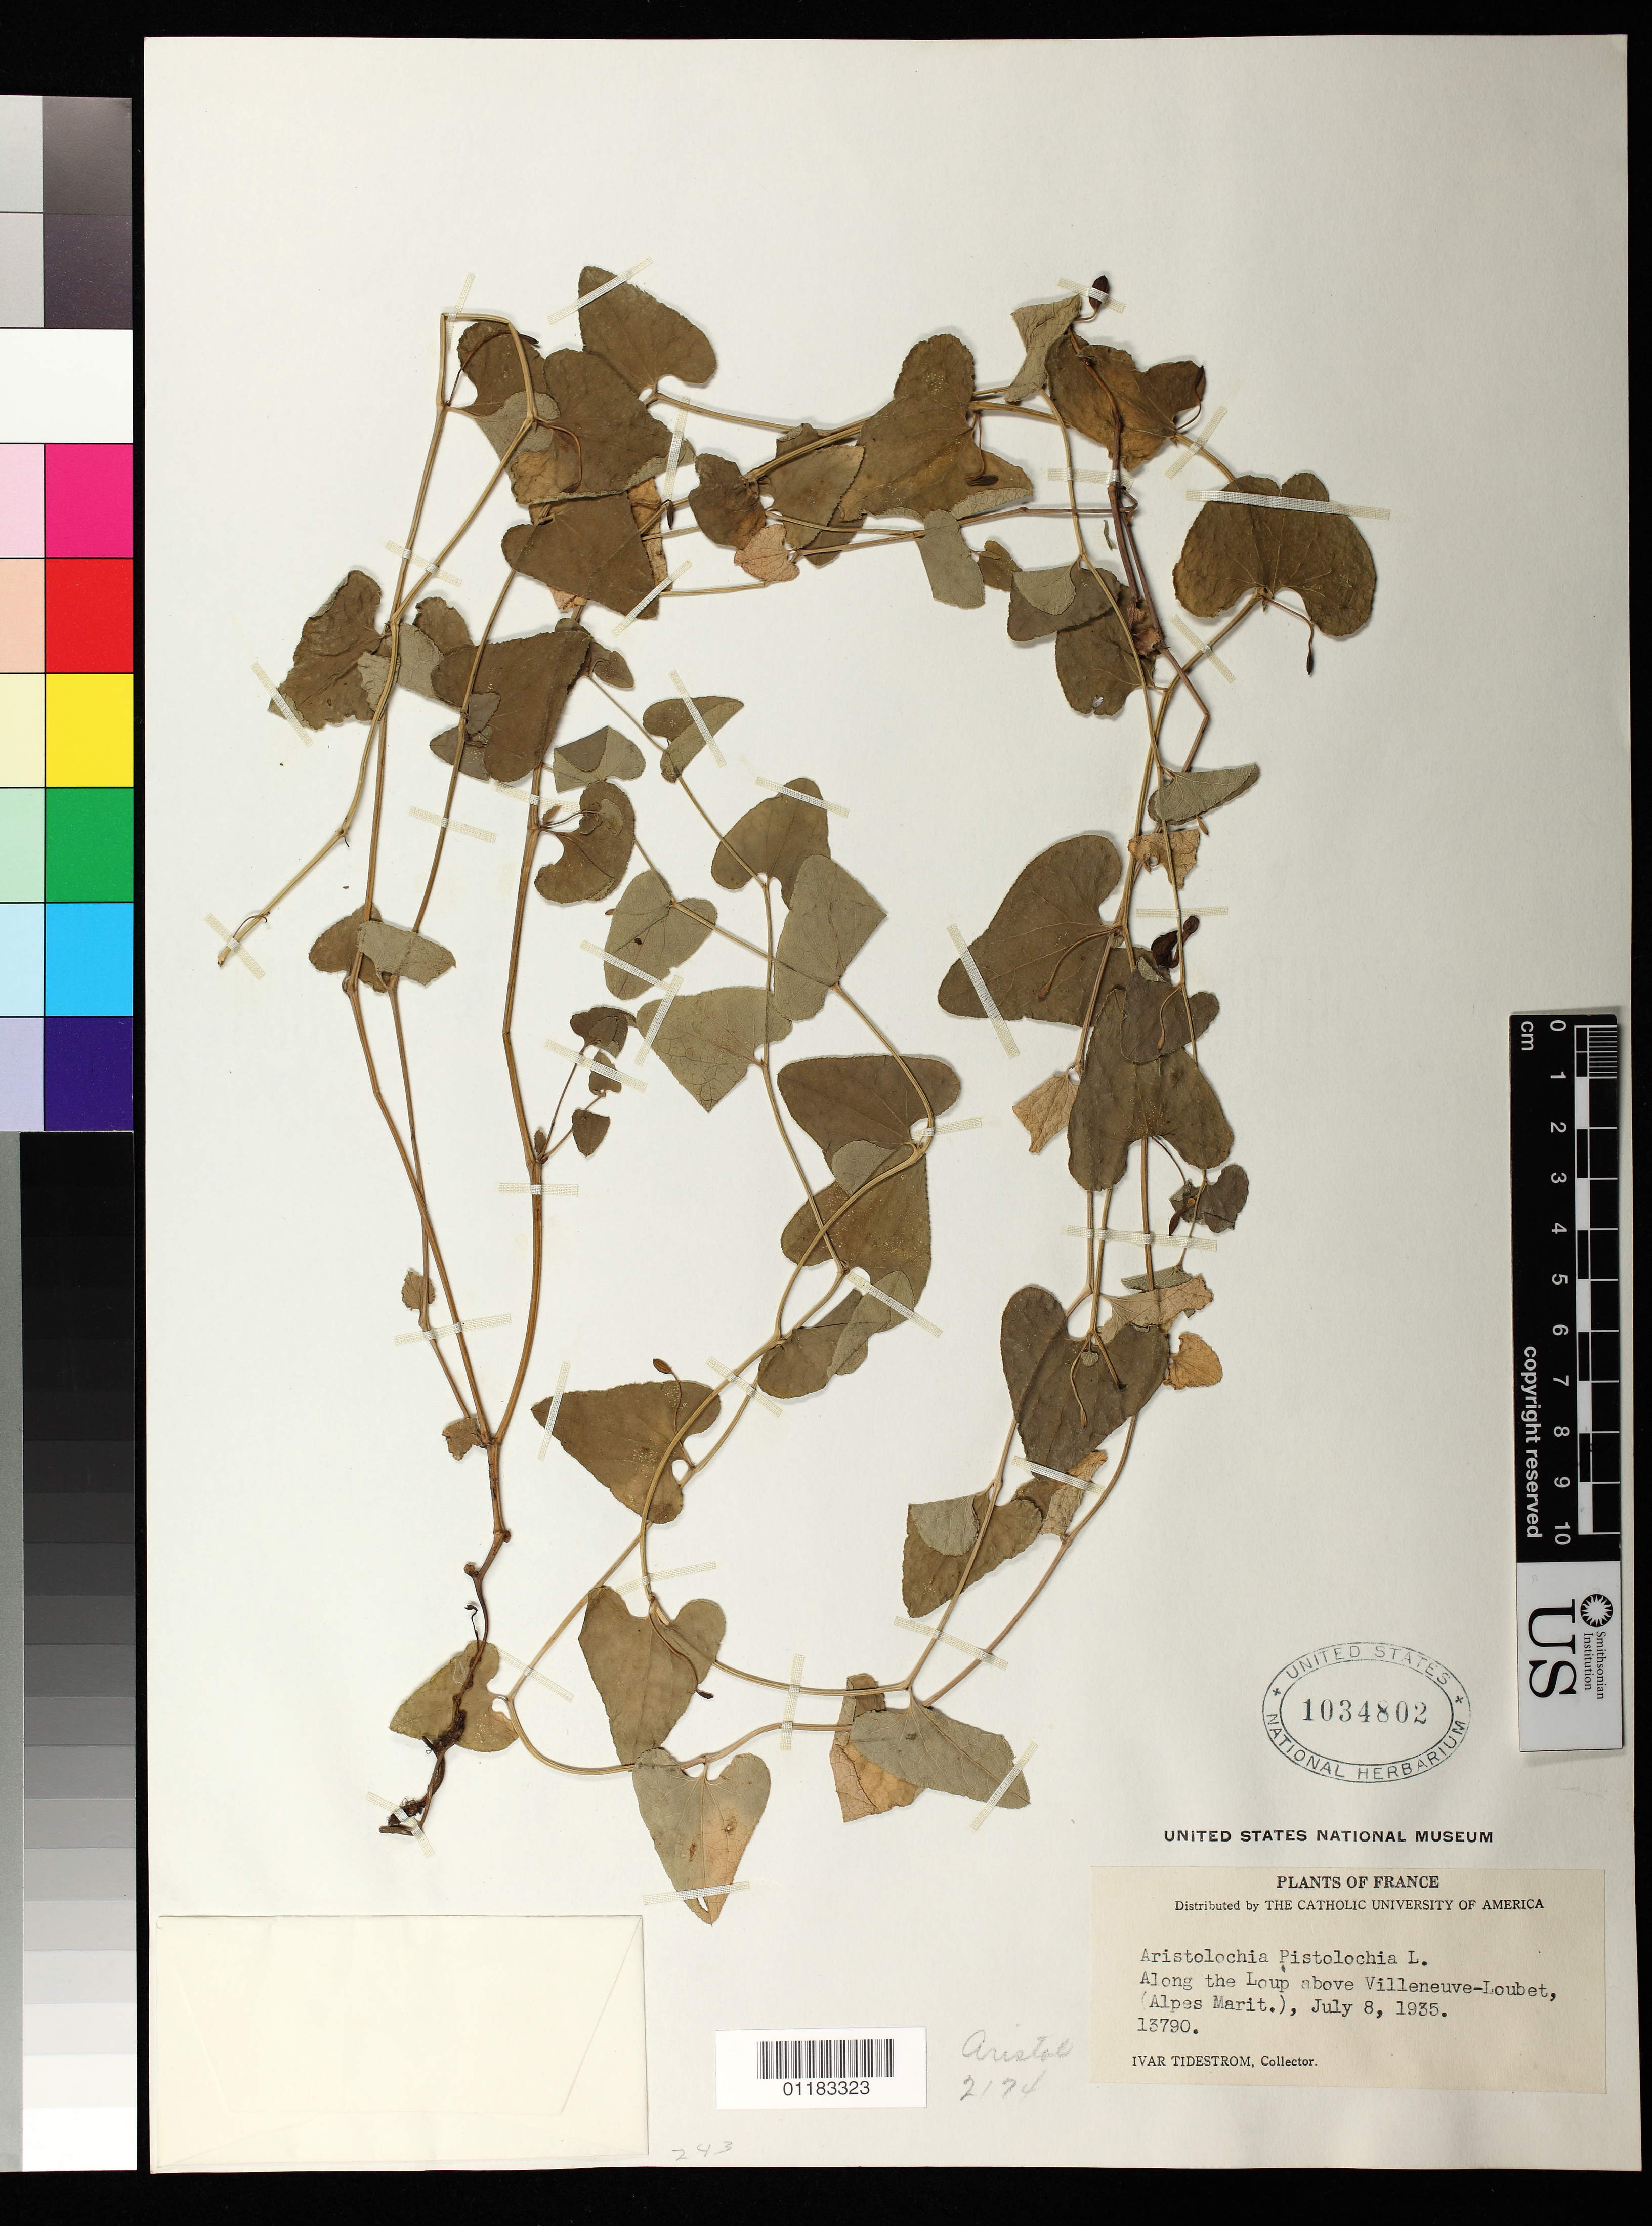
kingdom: Plantae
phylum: Tracheophyta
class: Magnoliopsida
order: Piperales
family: Aristolochiaceae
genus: Aristolochia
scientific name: Aristolochia pistolochia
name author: L.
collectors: I. F. Tidestrom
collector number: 13790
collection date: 1935-07-08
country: France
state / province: Provence-Alpes-Côte d'Azur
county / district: Alpes-Maritimes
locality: Along the Loup above Villeneuve-Loubet, (Alpes Marit.)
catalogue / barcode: US 1034802